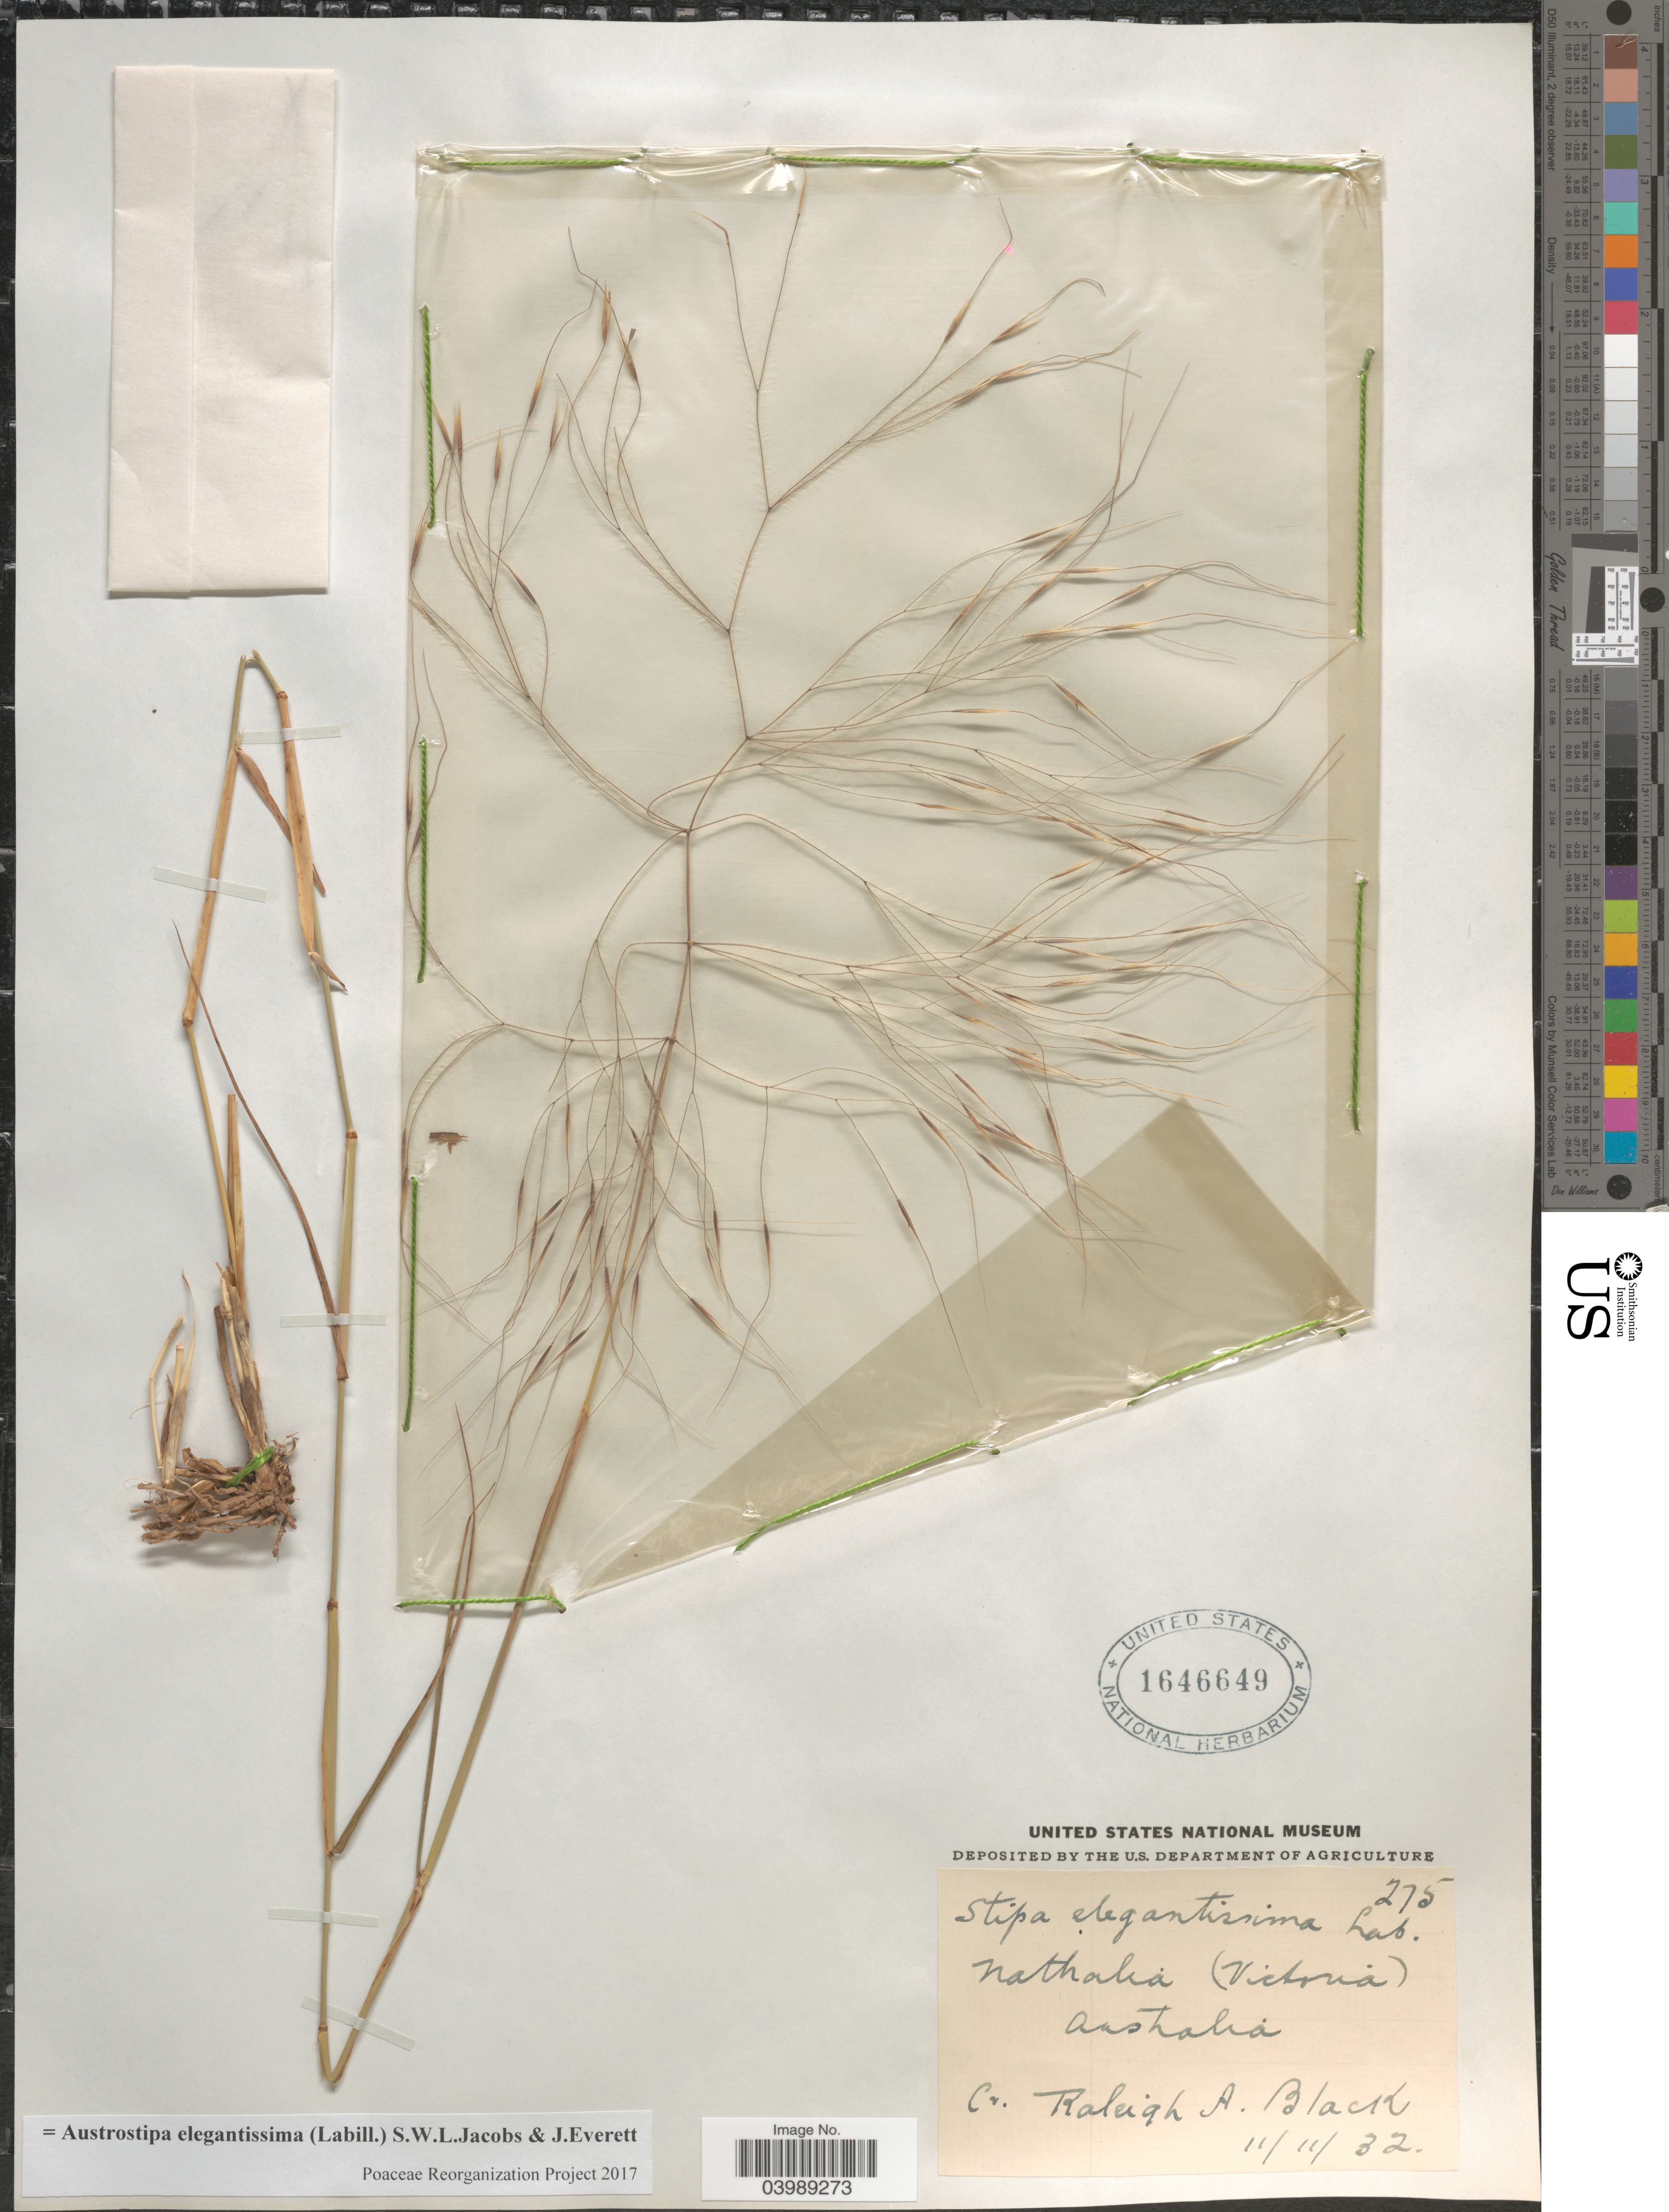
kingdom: Plantae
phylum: Tracheophyta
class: Liliopsida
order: Poales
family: Poaceae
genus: Austrostipa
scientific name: Austrostipa elegantissima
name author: (Labill.) S.W.L. Jacobs & J. Everett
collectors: R. A. Black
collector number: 275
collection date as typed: Transcribed d/m/y: 11/11/32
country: Australia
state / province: Victoria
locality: Nathalia (Victoria).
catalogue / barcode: US 1646649